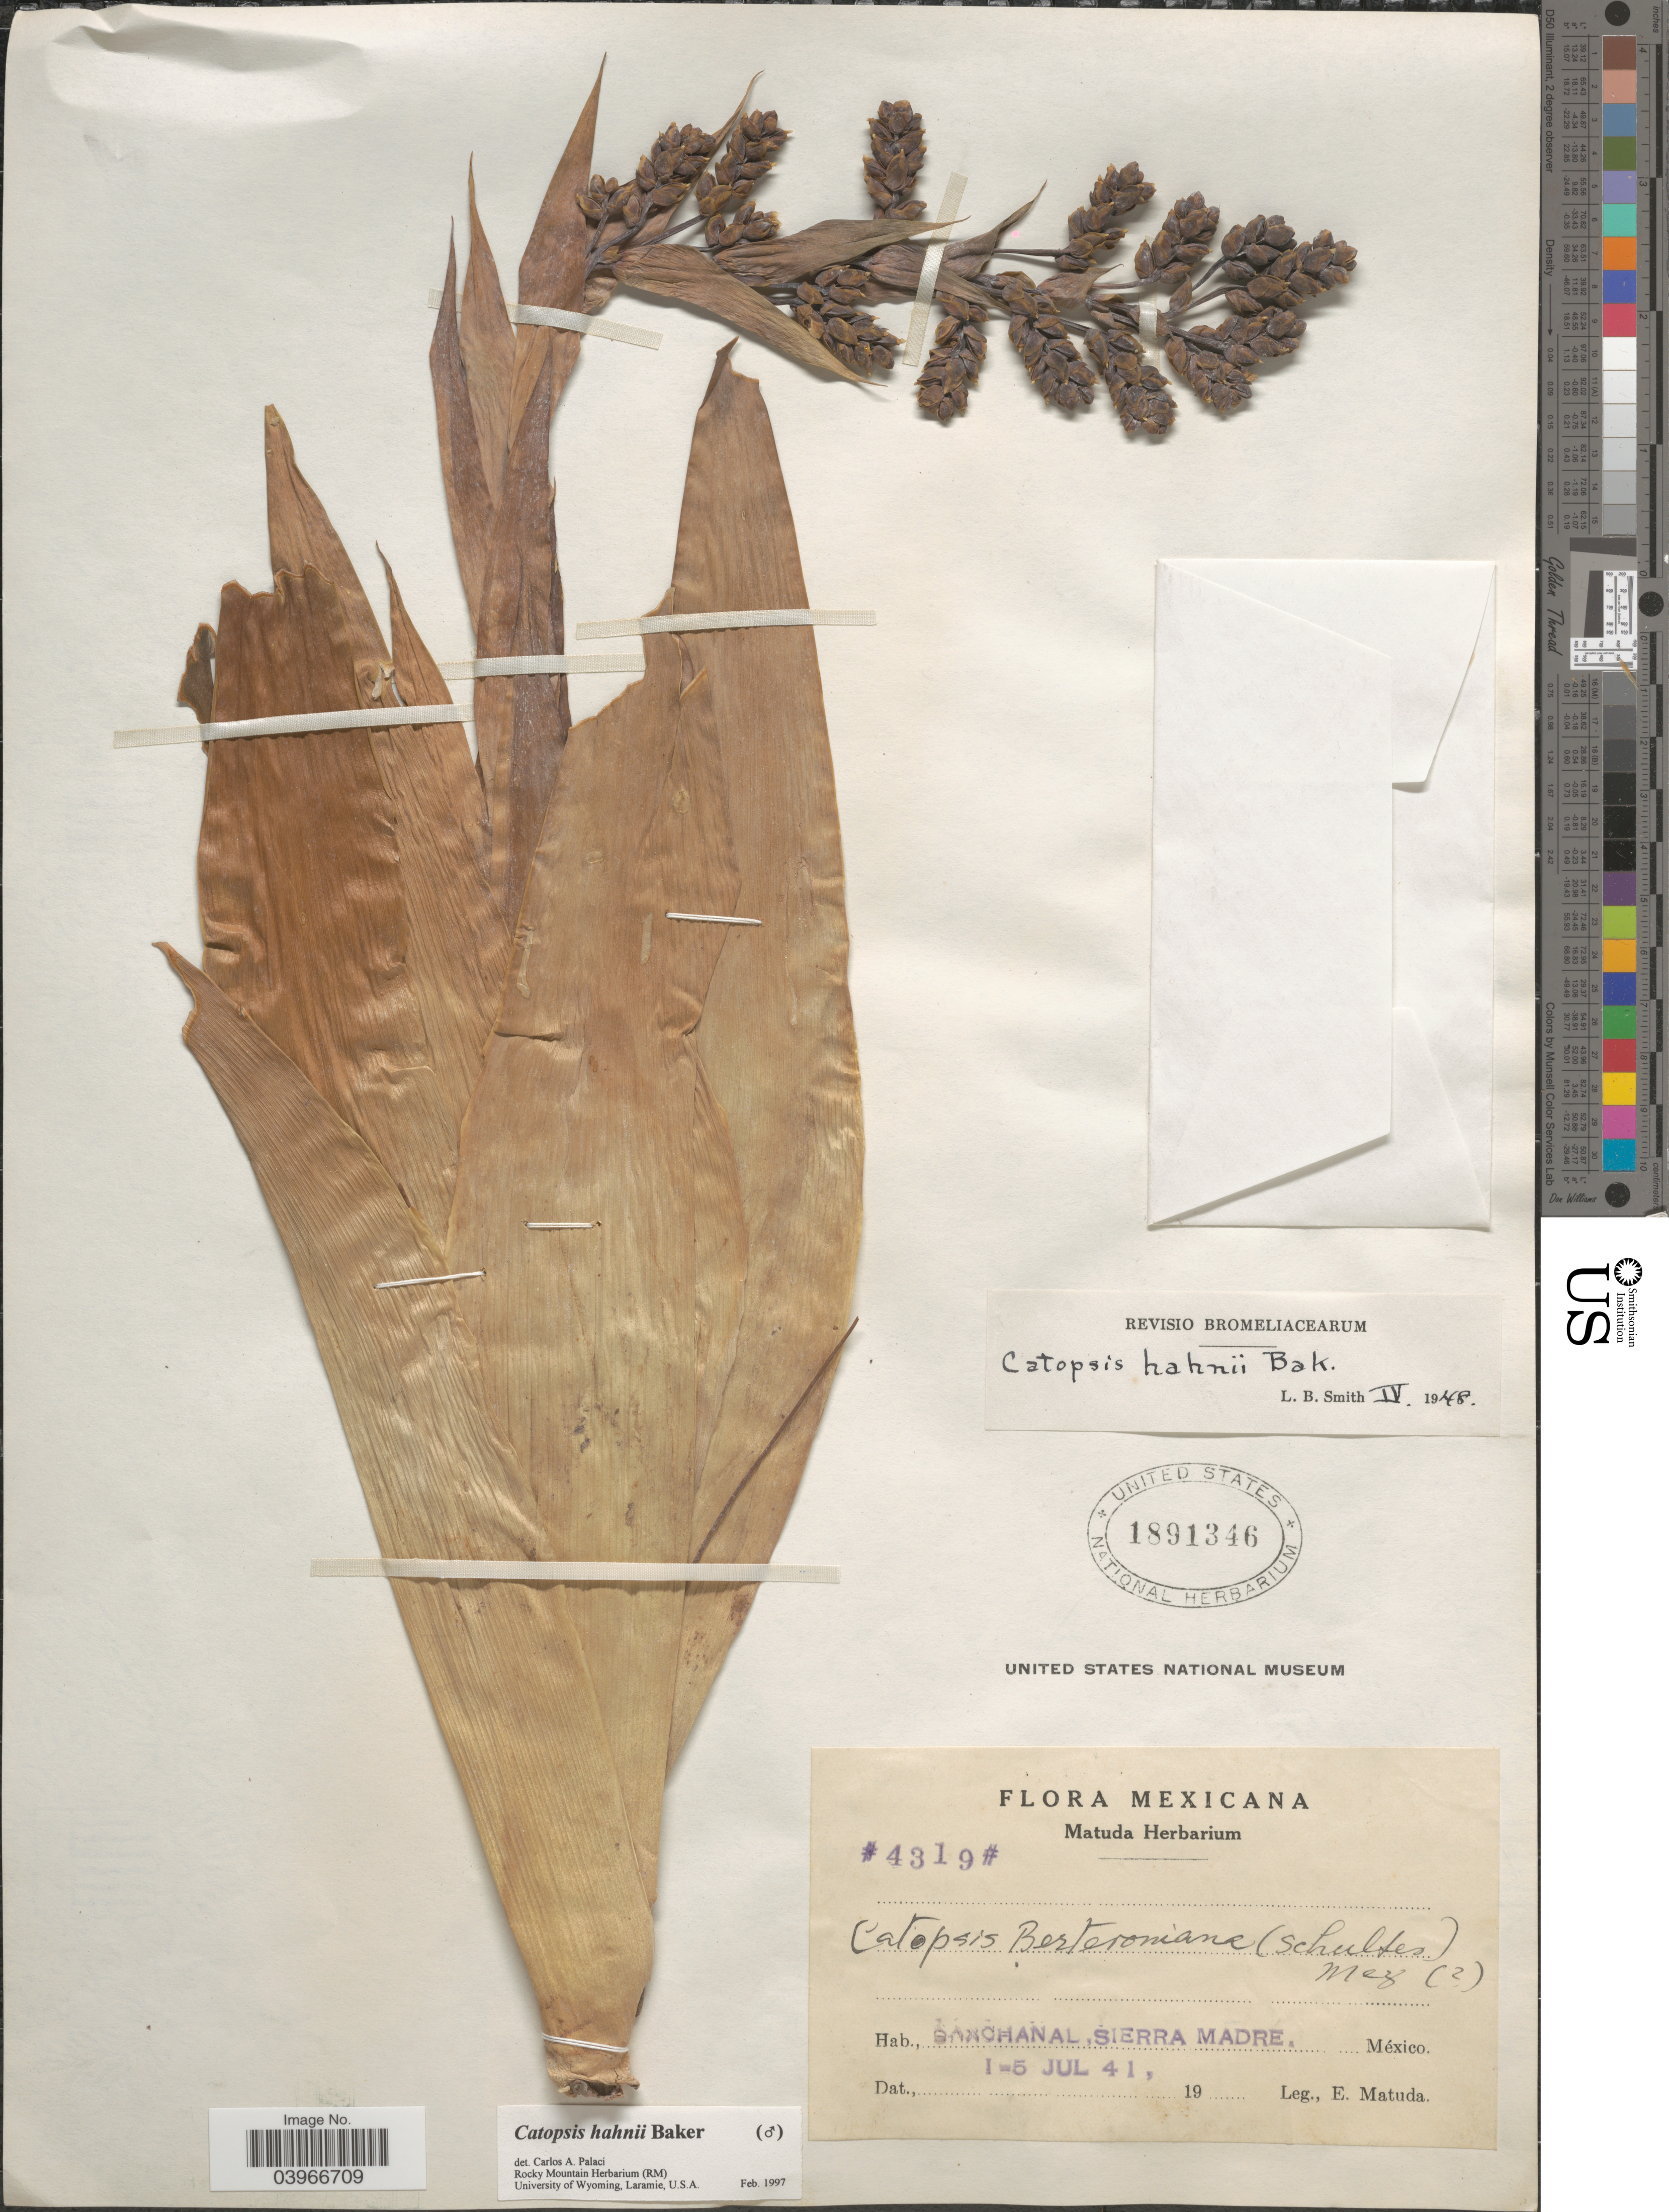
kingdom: Plantae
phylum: Tracheophyta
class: Liliopsida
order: Poales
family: Bromeliaceae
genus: Catopsis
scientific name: Catopsis hahnii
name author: Baker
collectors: E. Matuda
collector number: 4319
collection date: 1941-07-01/1941-07-05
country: Mexico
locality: Saxchanal, Sierra Madre.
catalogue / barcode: US 1891346